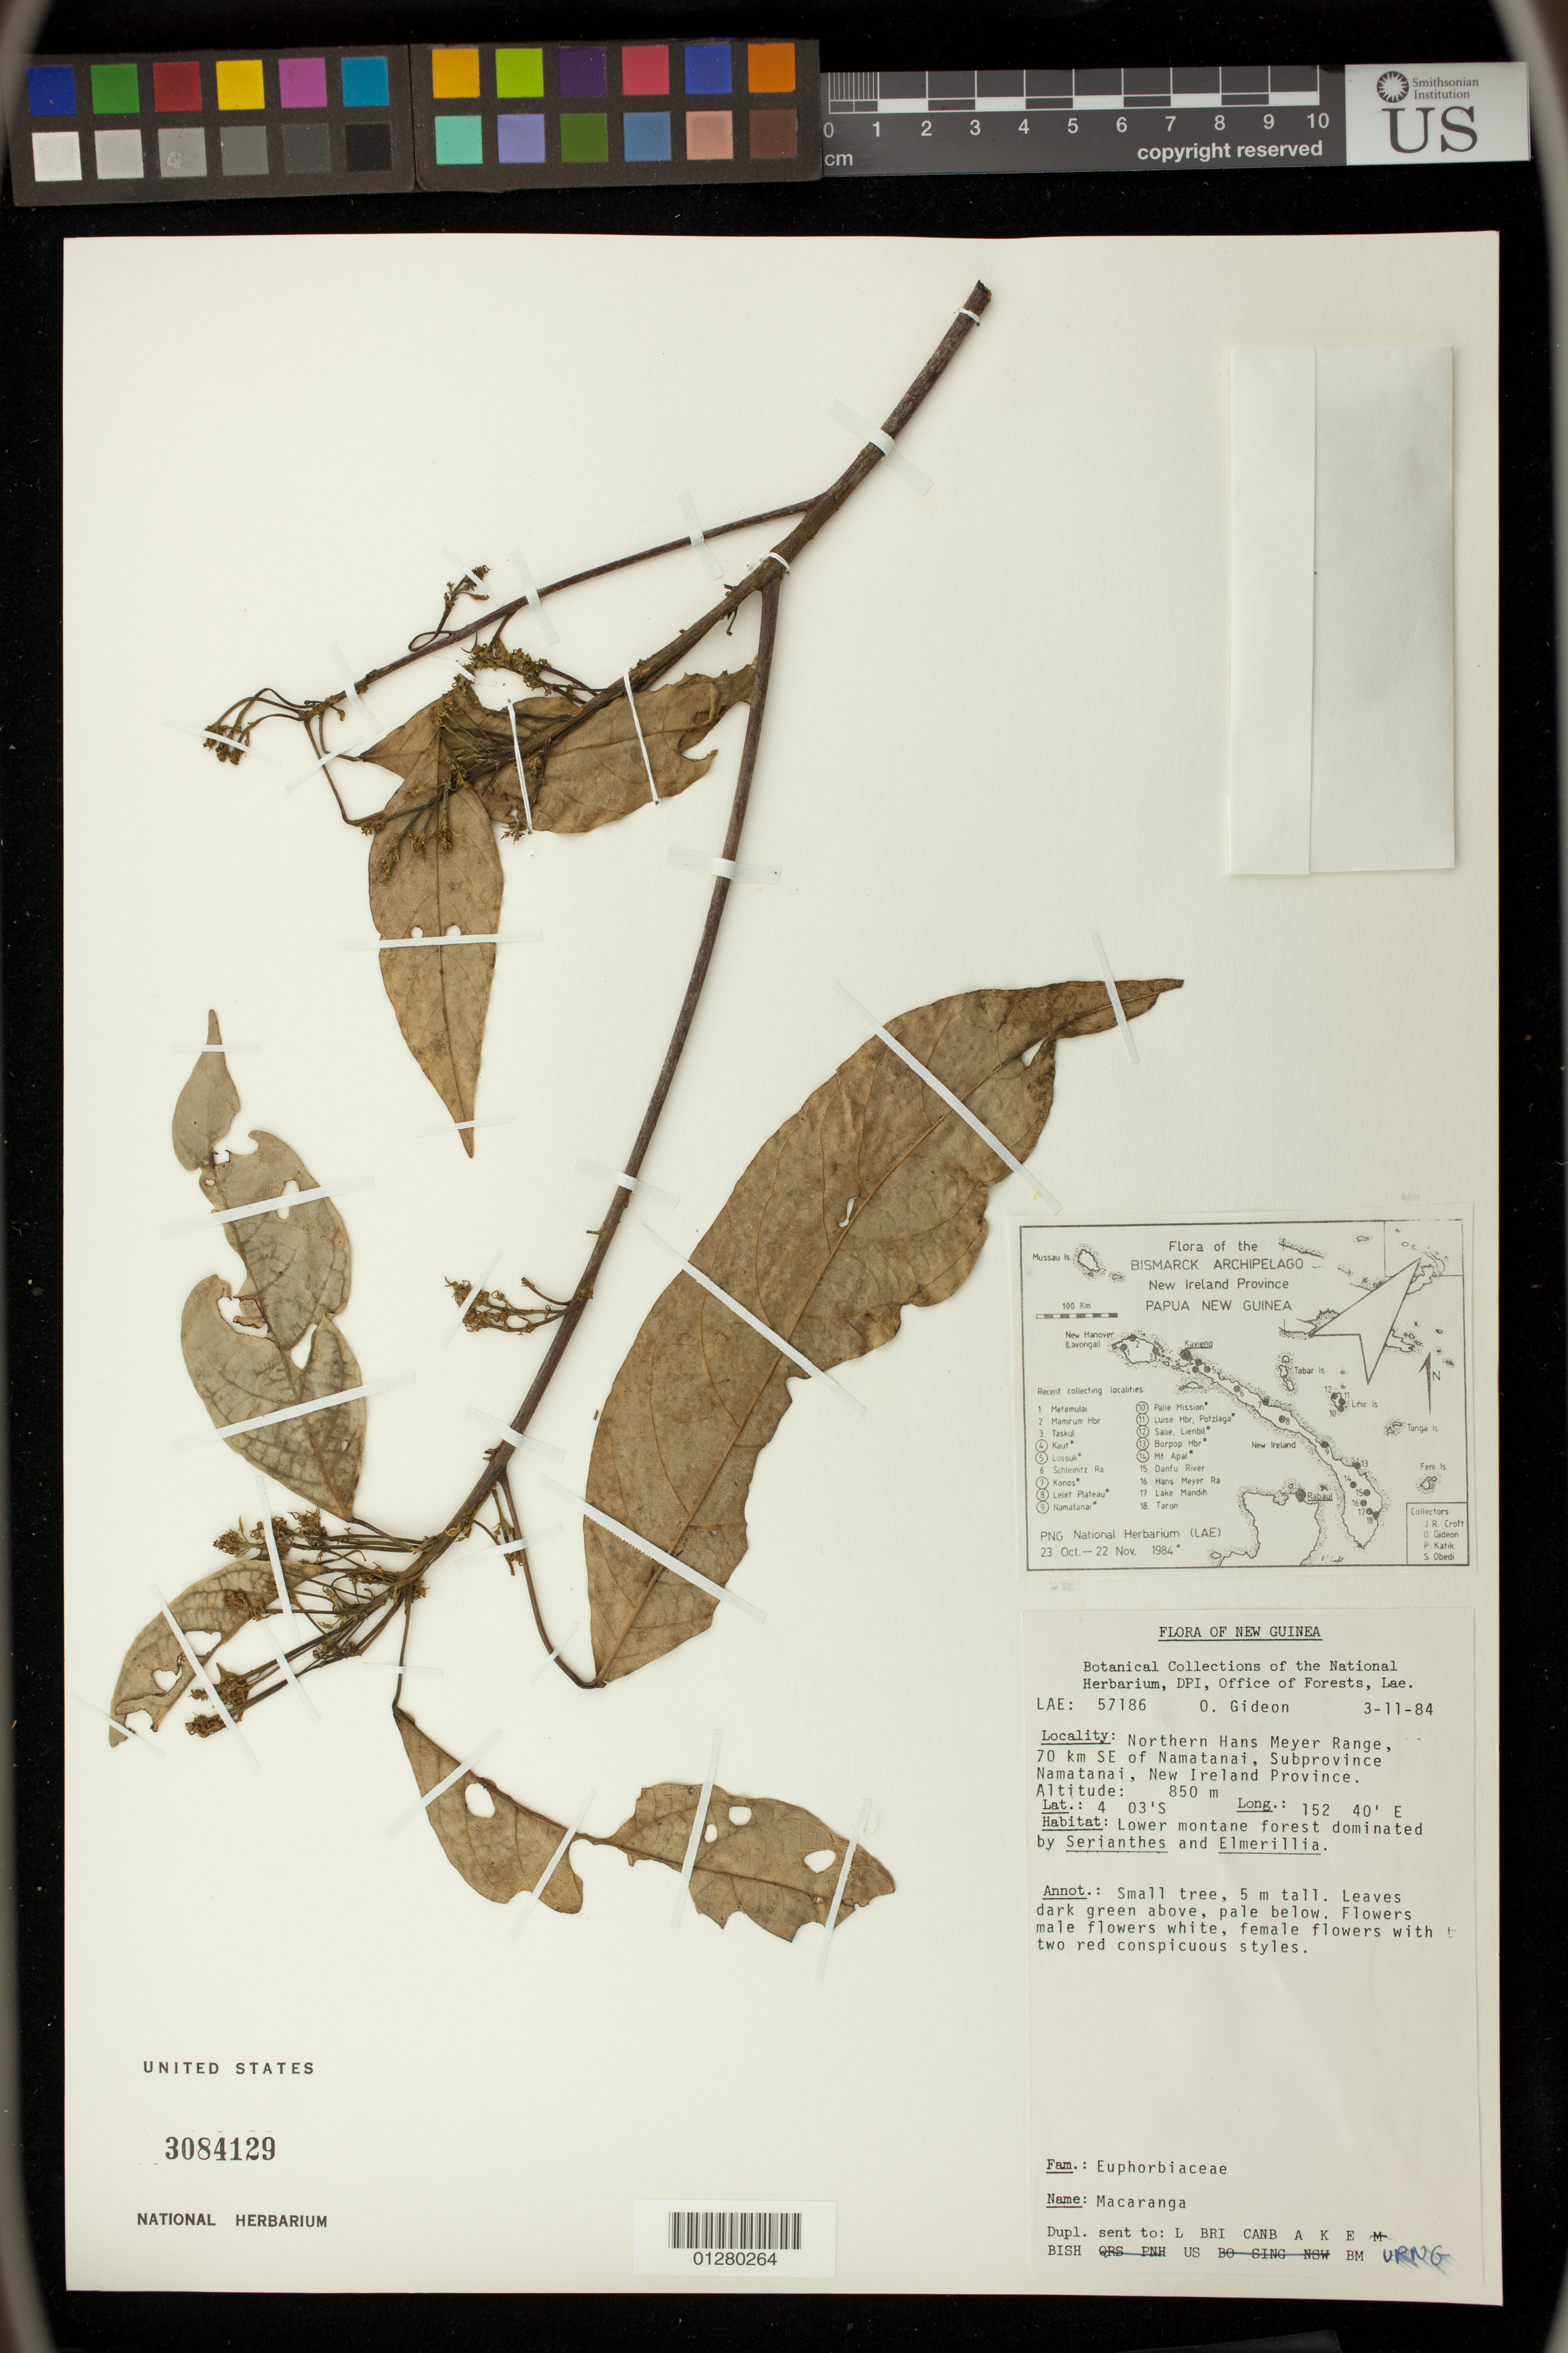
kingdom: Plantae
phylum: Tracheophyta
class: Magnoliopsida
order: Malpighiales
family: Euphorbiaceae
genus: Macaranga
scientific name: Macaranga sp.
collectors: O. Gideon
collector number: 57186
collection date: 1984-11-03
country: Papua New Guinea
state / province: New Ireland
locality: Northern Hans Meyer Range, 70 km SE of Namatanai, Subprovince Namatanai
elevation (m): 850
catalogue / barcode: US 3084129